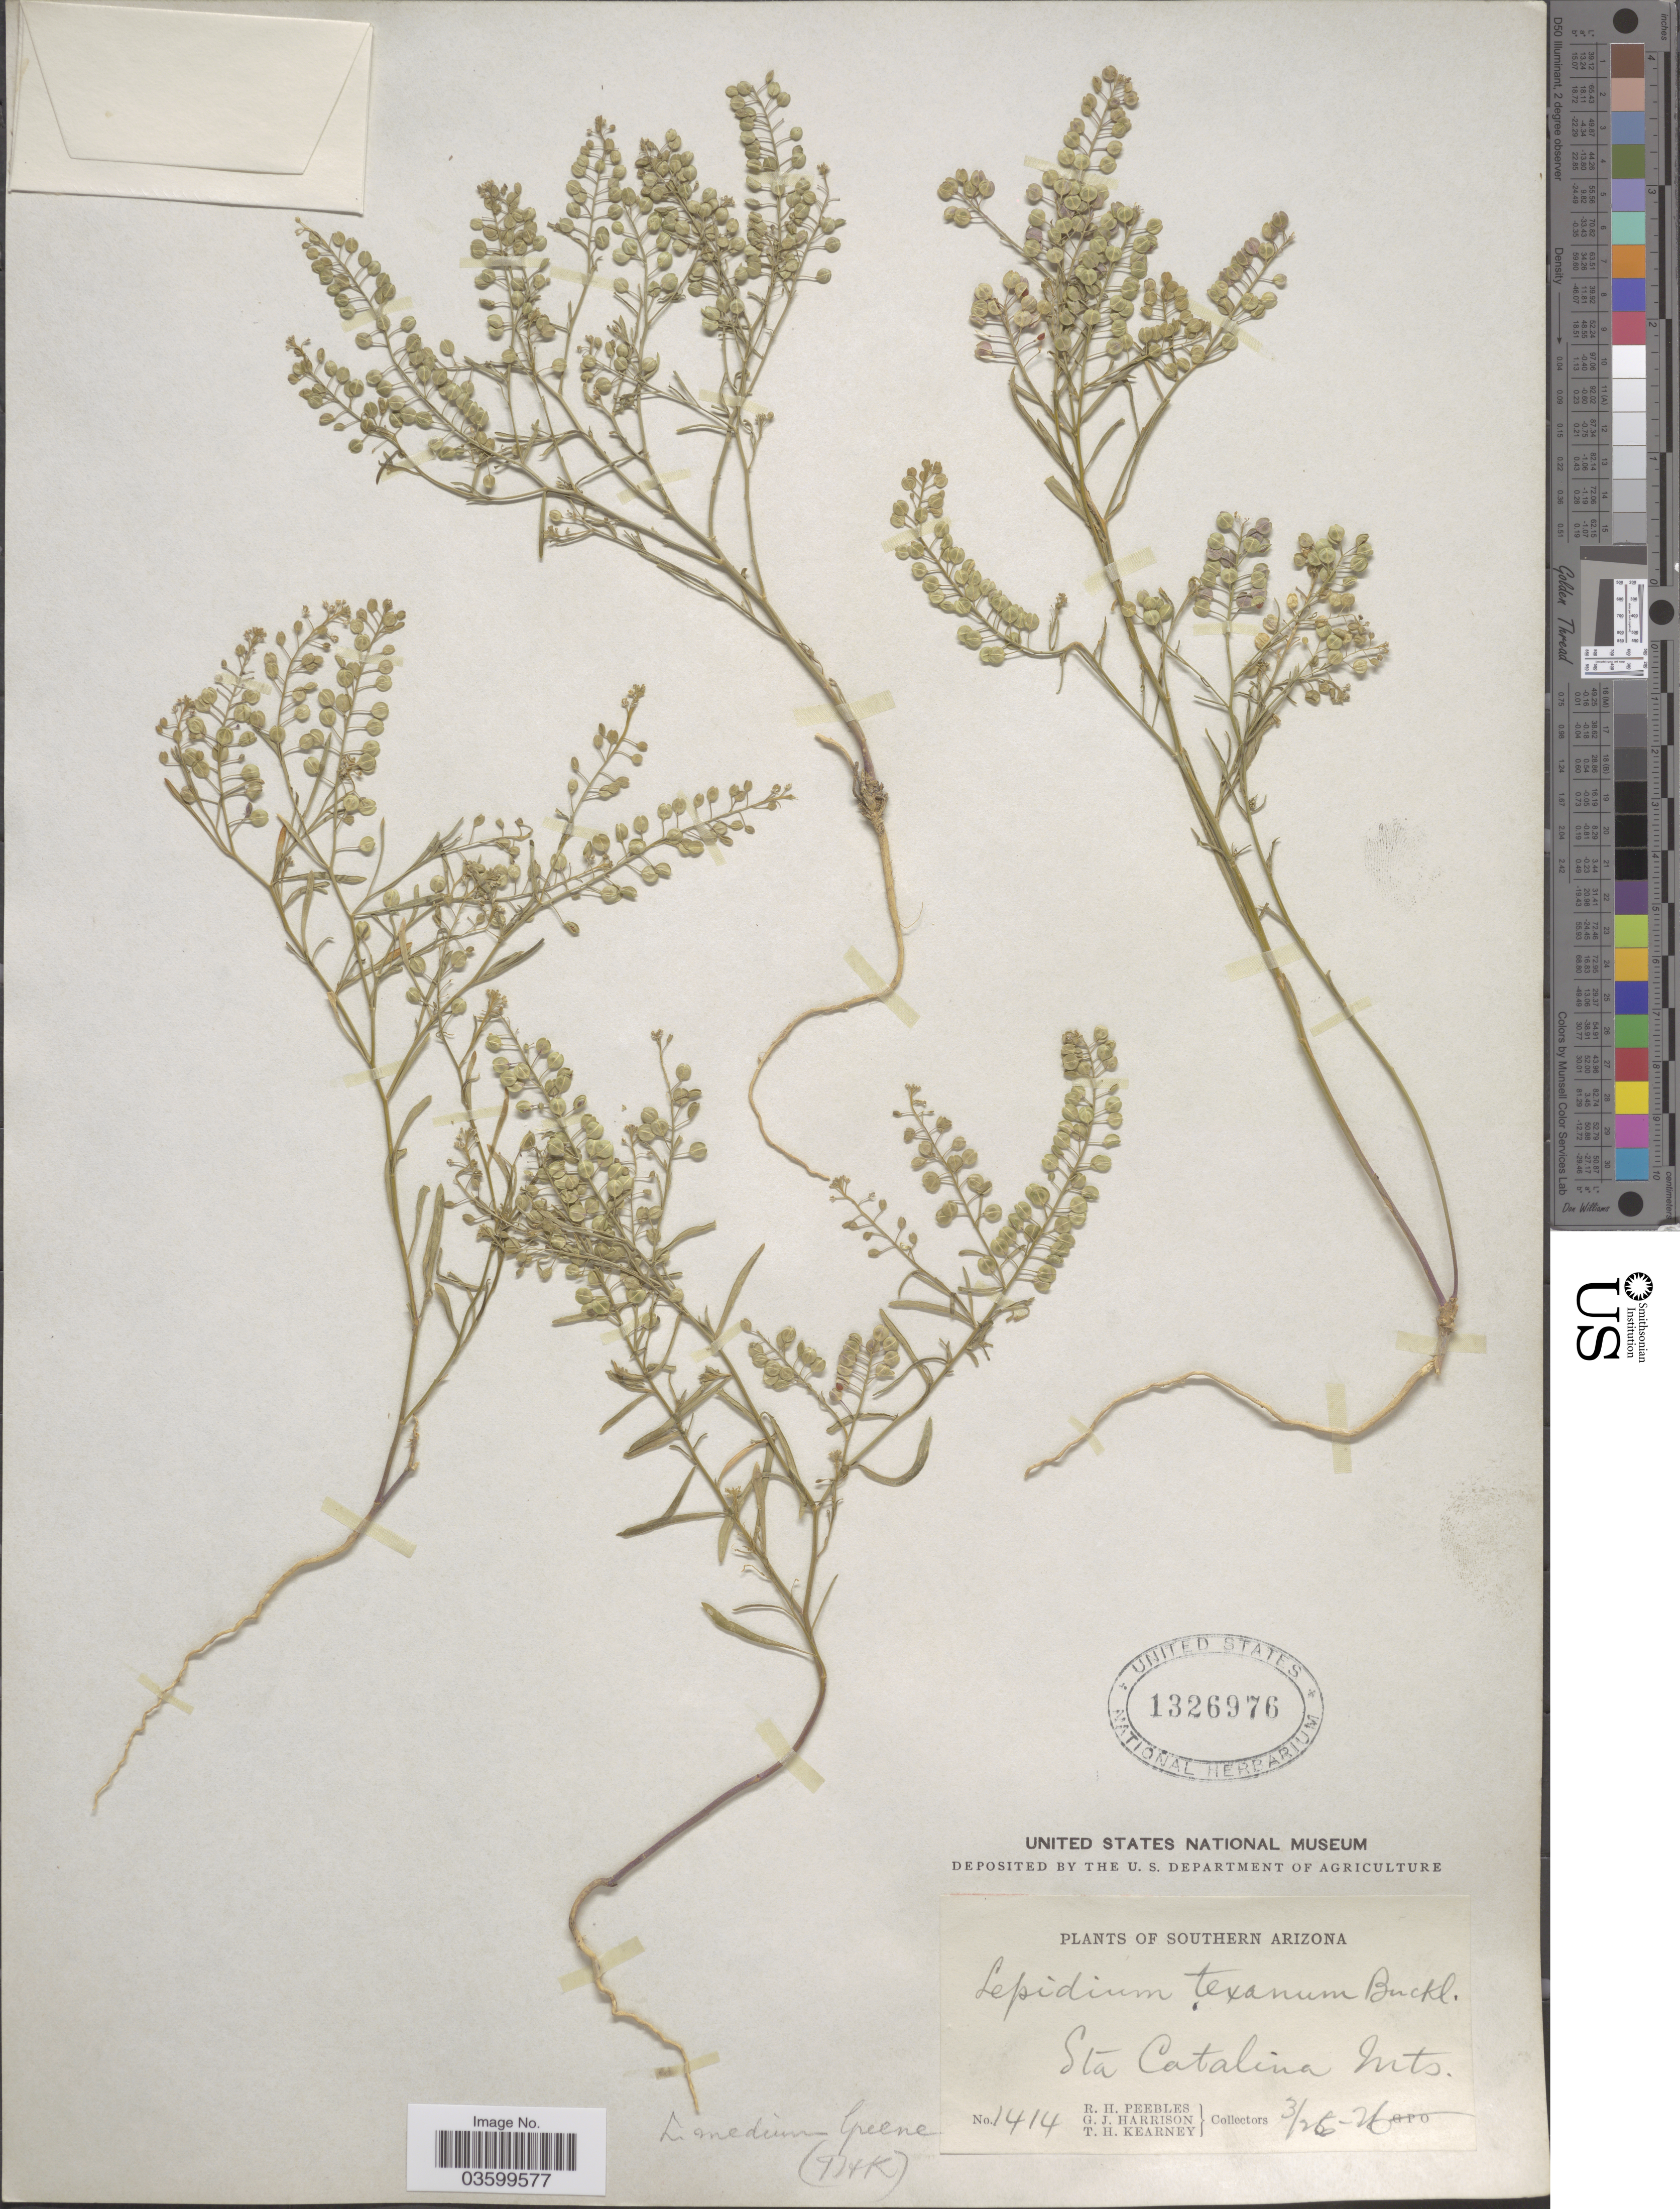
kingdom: Plantae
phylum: Tracheophyta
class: Magnoliopsida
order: Brassicales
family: Brassicaceae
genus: Lepidium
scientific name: Lepidium virginicum var. pubescens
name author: (Greene) C.L. Hitchc.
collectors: R. H. Peebles, G. J. Harrison & T. H. Kearney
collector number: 1414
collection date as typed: Transcribed d/m/y: 26/3/26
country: United States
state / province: Arizona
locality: Southern Arizona. Sta Catalina Mts.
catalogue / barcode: US 1326976